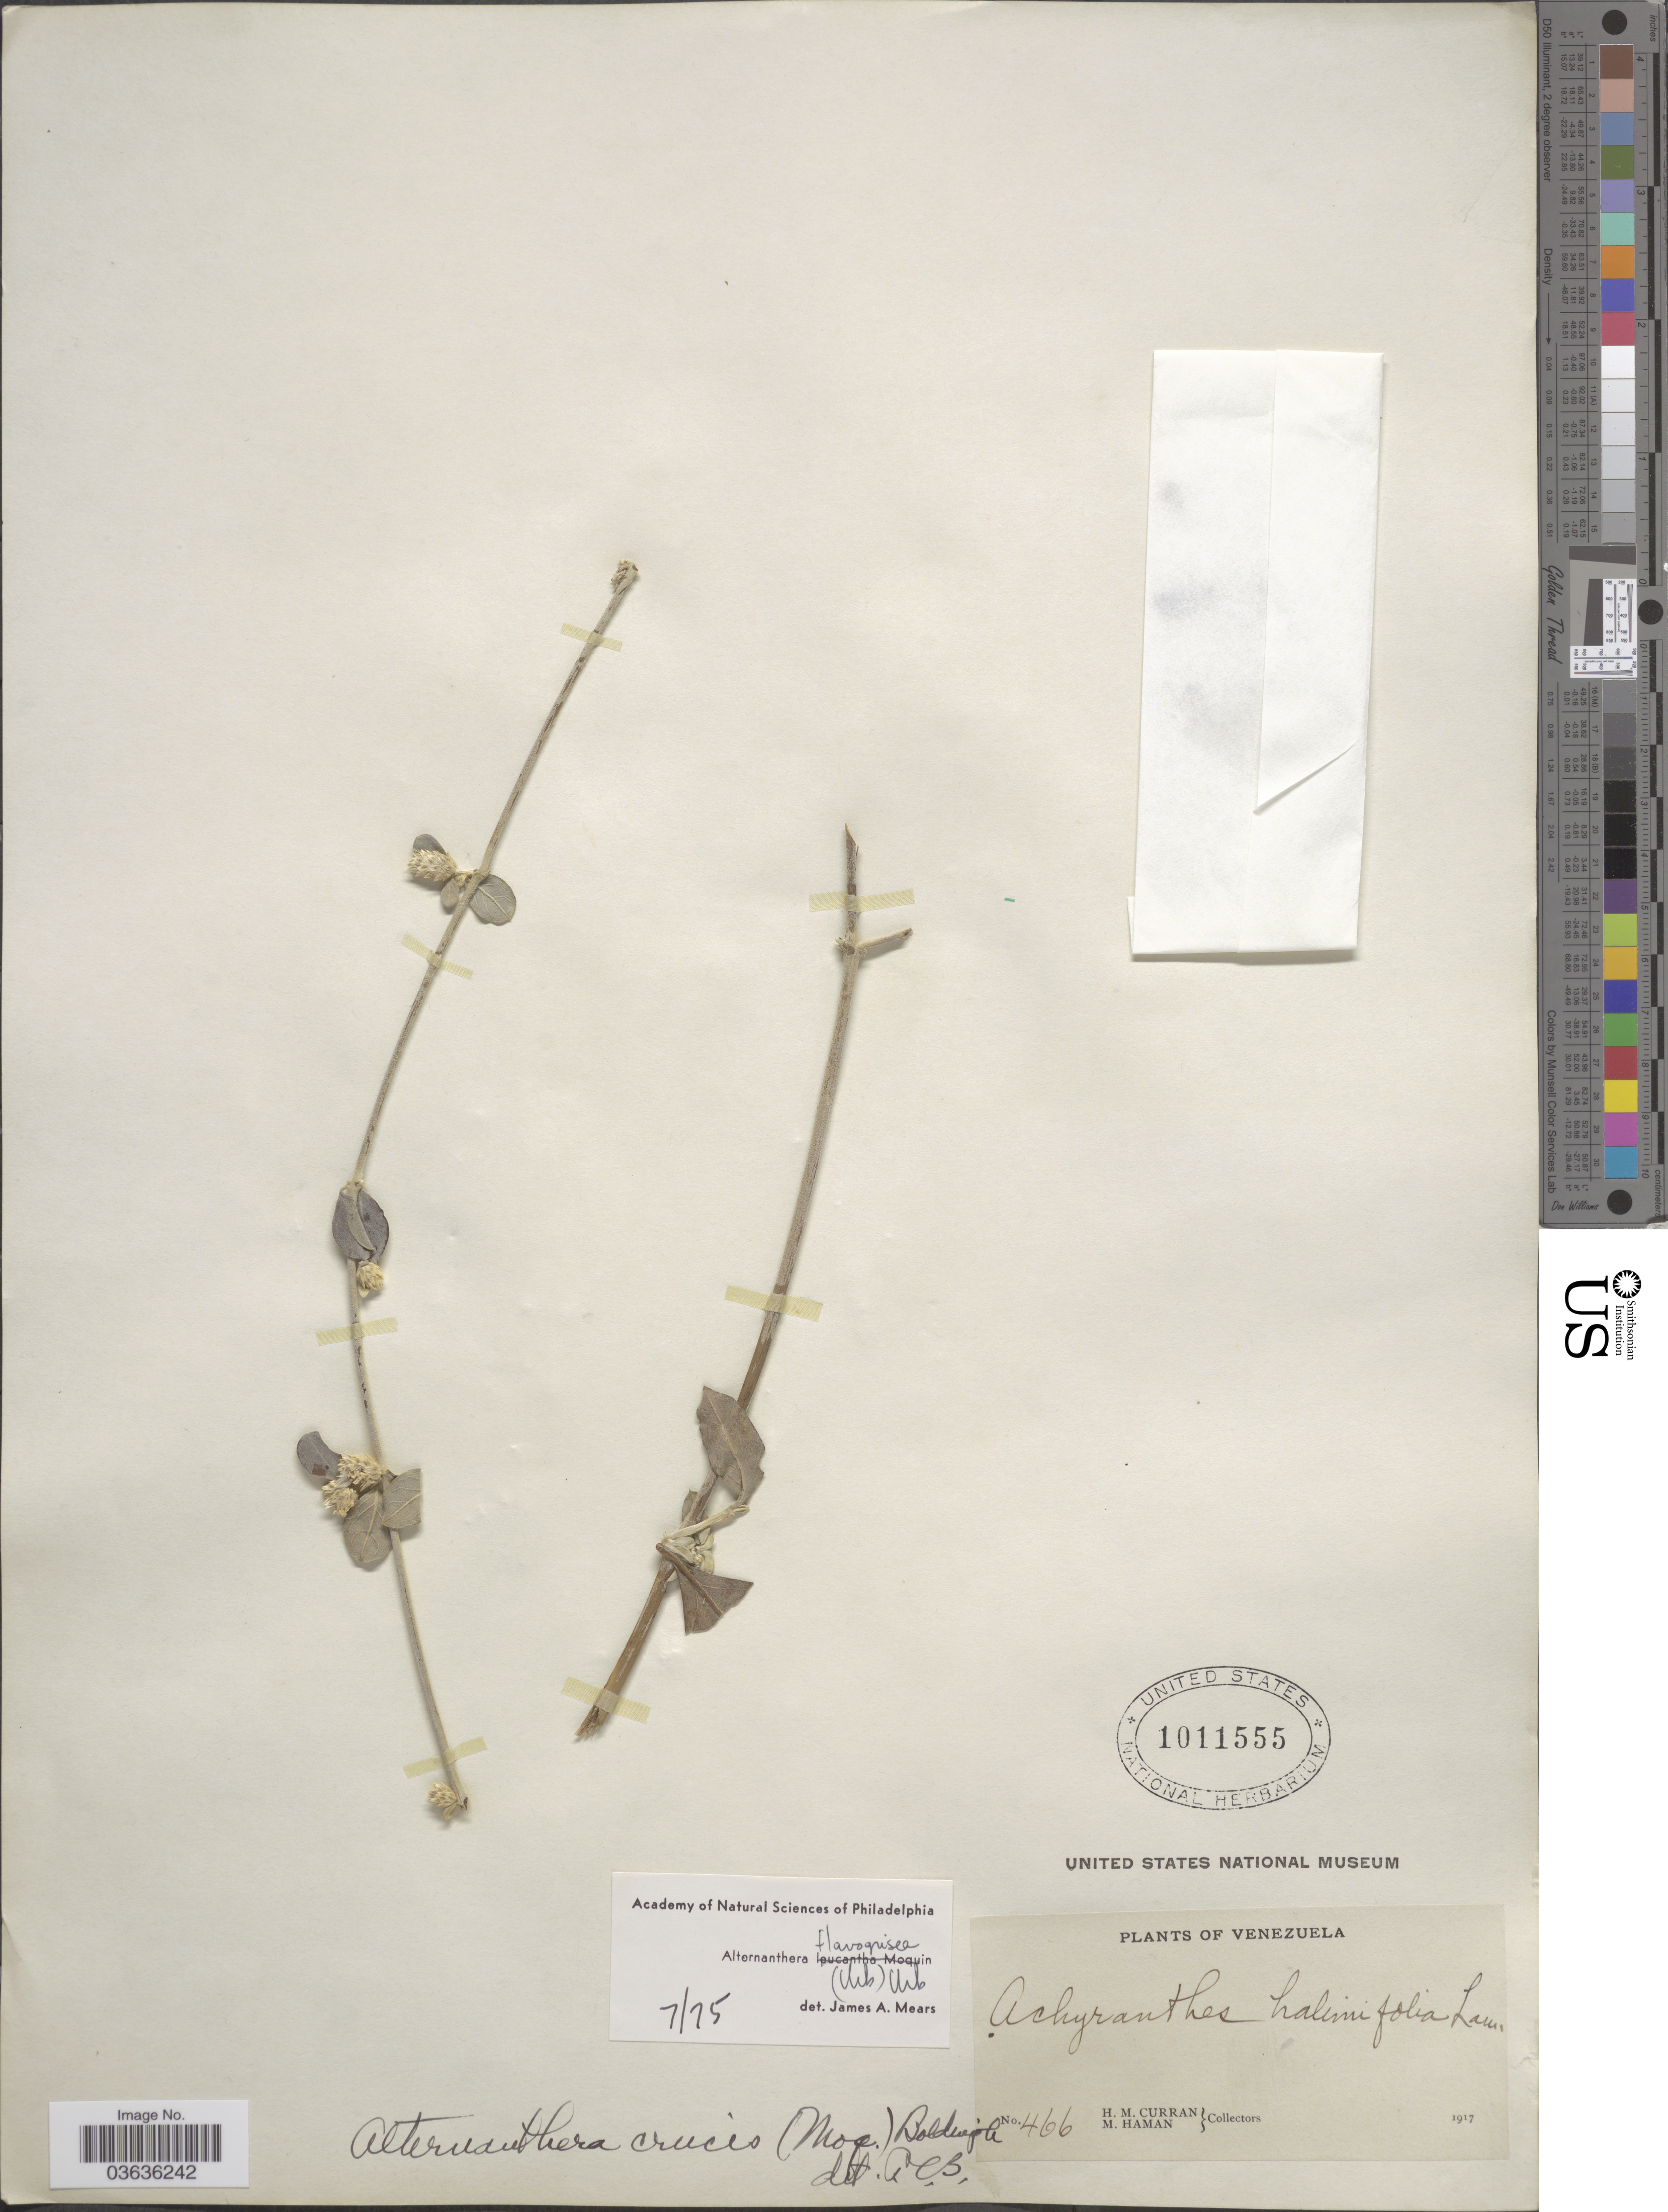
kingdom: Plantae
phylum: Tracheophyta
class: Magnoliopsida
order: Caryophyllales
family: Amaranthaceae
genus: Alternanthera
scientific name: Alternanthera flavogrisea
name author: Urb.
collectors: H. M. Curran & M. Haman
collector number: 466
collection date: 1917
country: Venezuela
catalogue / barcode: US 1011555